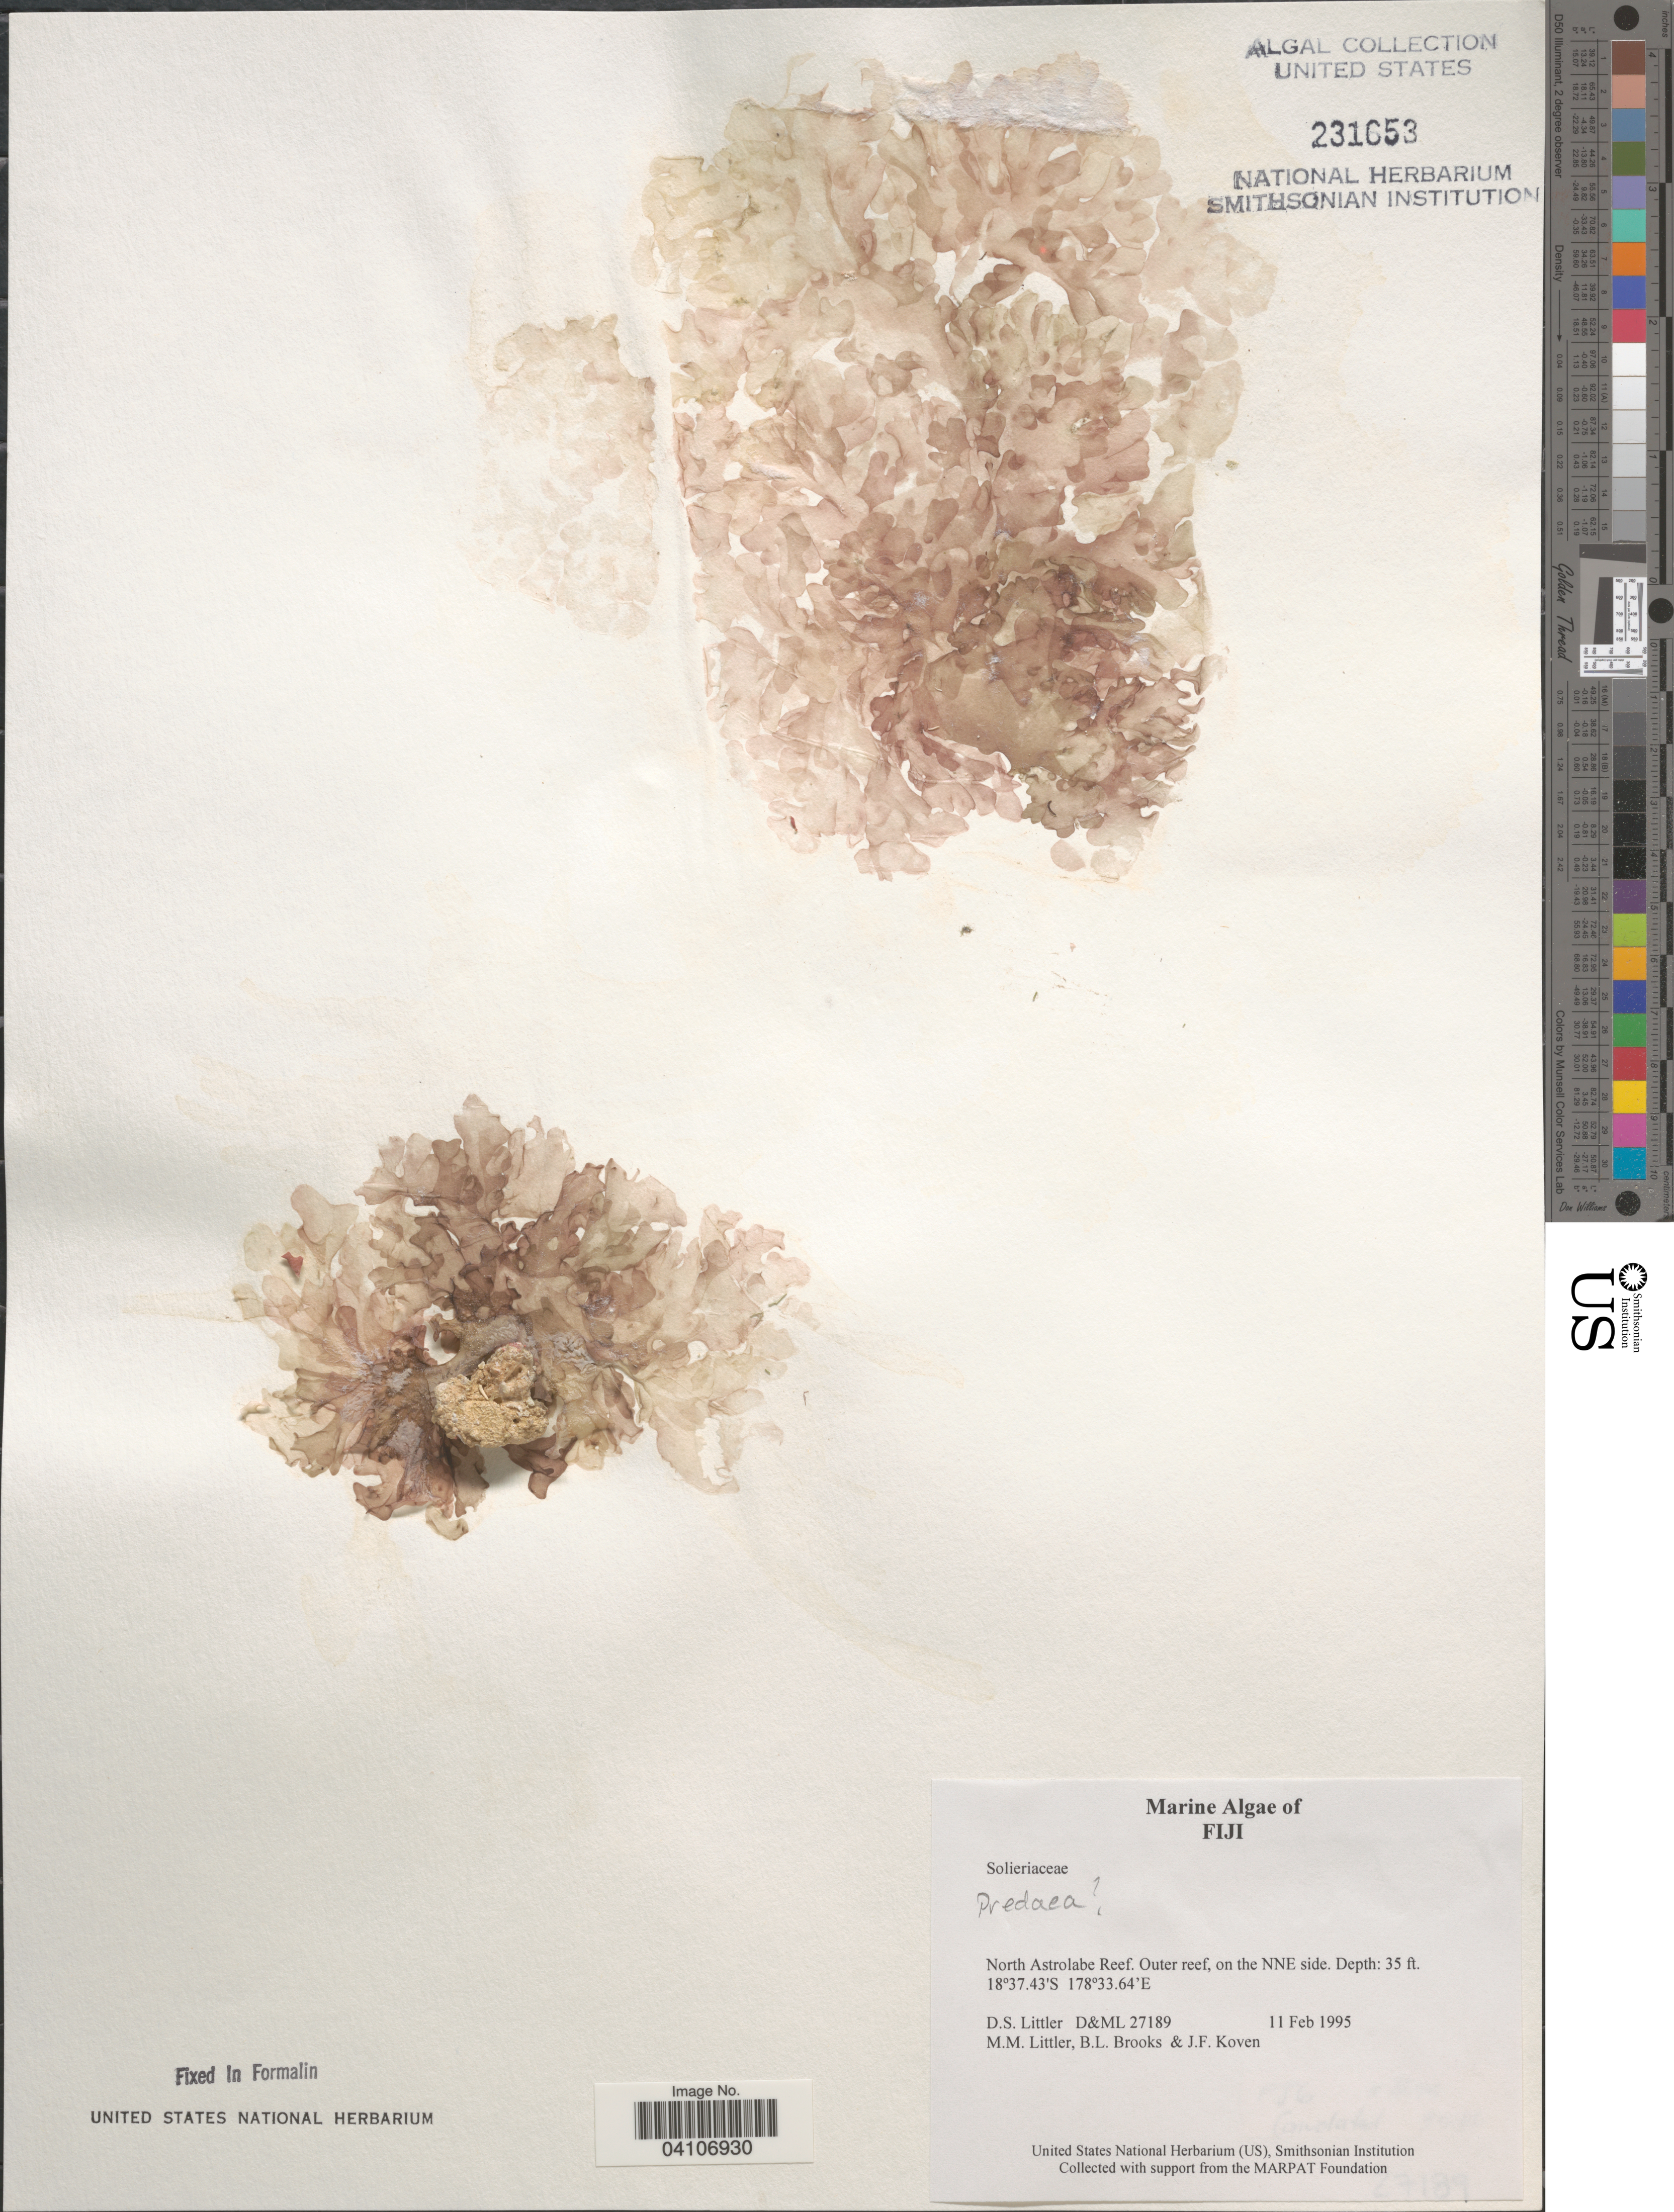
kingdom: Plantae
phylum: Rhodophyta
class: Florideophyceae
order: Nemastomatales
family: Nemastomataceae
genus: Predaea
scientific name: Predaea sp.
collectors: D. S. Littler, B. Brooks & J. Koven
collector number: D&ML27189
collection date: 1995-02-11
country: Fiji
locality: North Astrolabe Reef. Outer reef, on the NNE side.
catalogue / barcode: US 231653